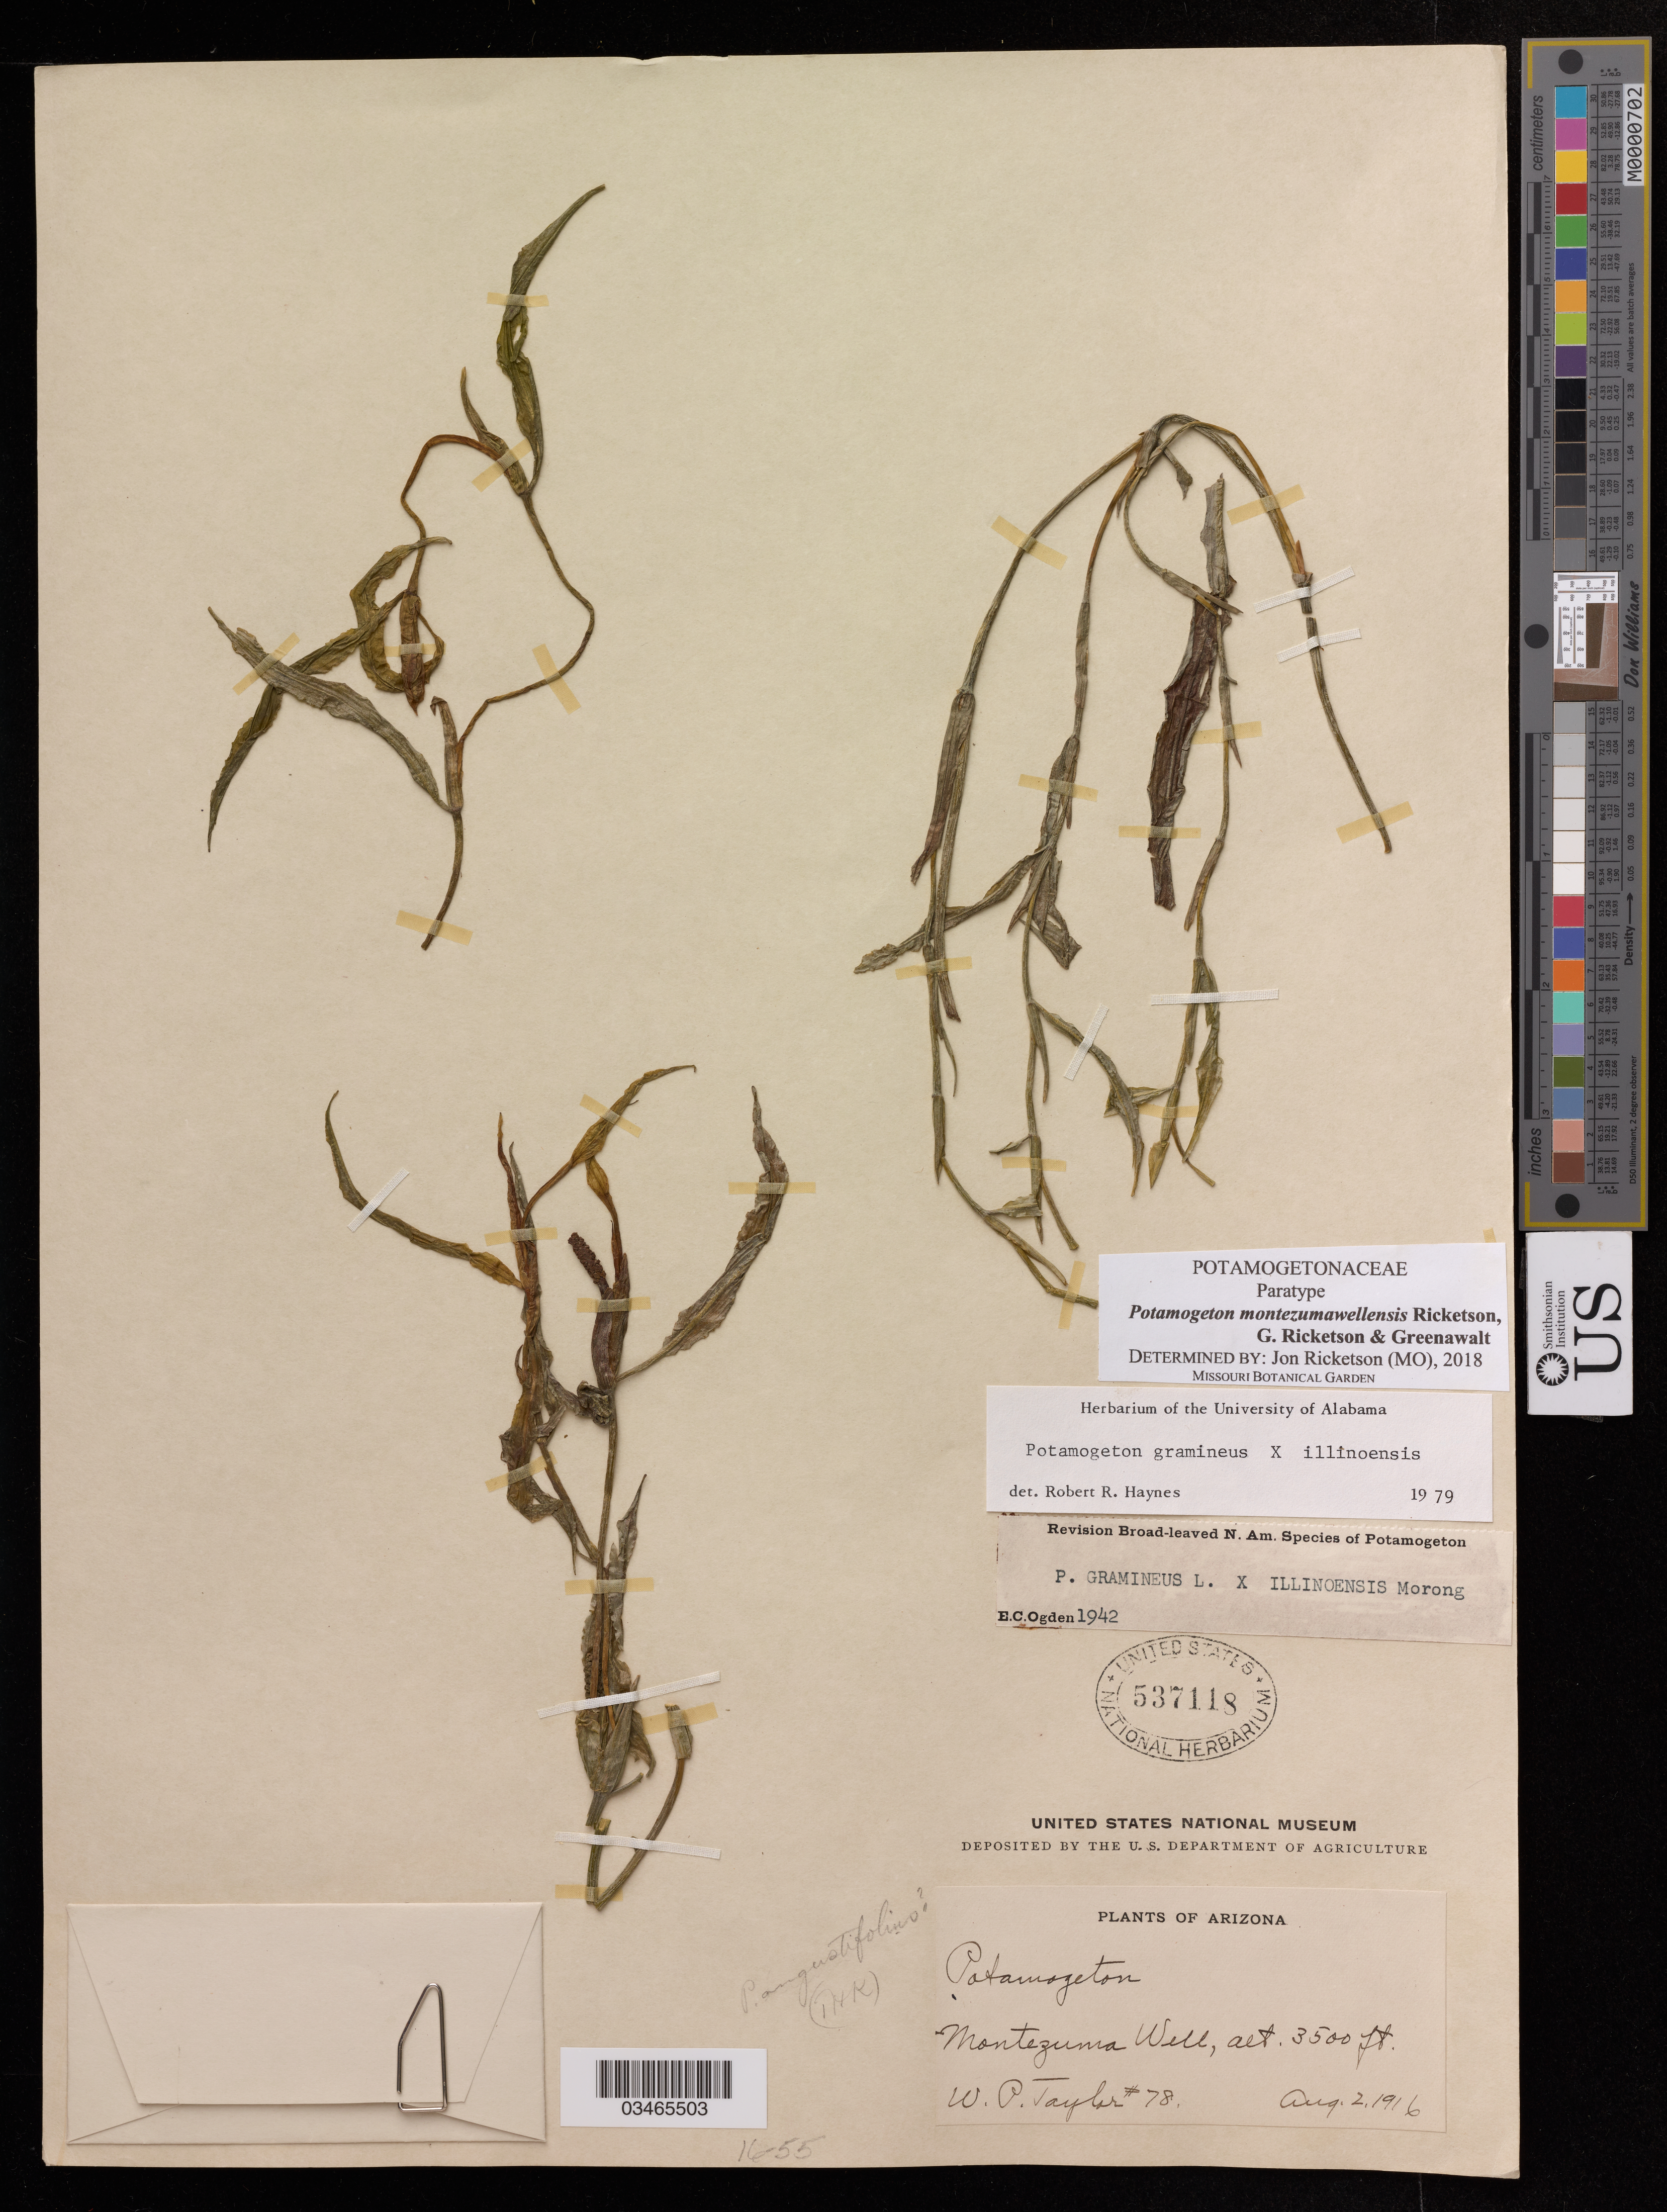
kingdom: Plantae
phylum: Tracheophyta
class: Liliopsida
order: Alismatales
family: Potamogetonaceae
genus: Potamogeton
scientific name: Potamogeton montezumawellensis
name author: Ricketson et al.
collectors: W. P. Taylor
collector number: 78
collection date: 1916-08-02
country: United States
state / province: Arizona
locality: Montezuma Well.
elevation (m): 1067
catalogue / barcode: US 537118